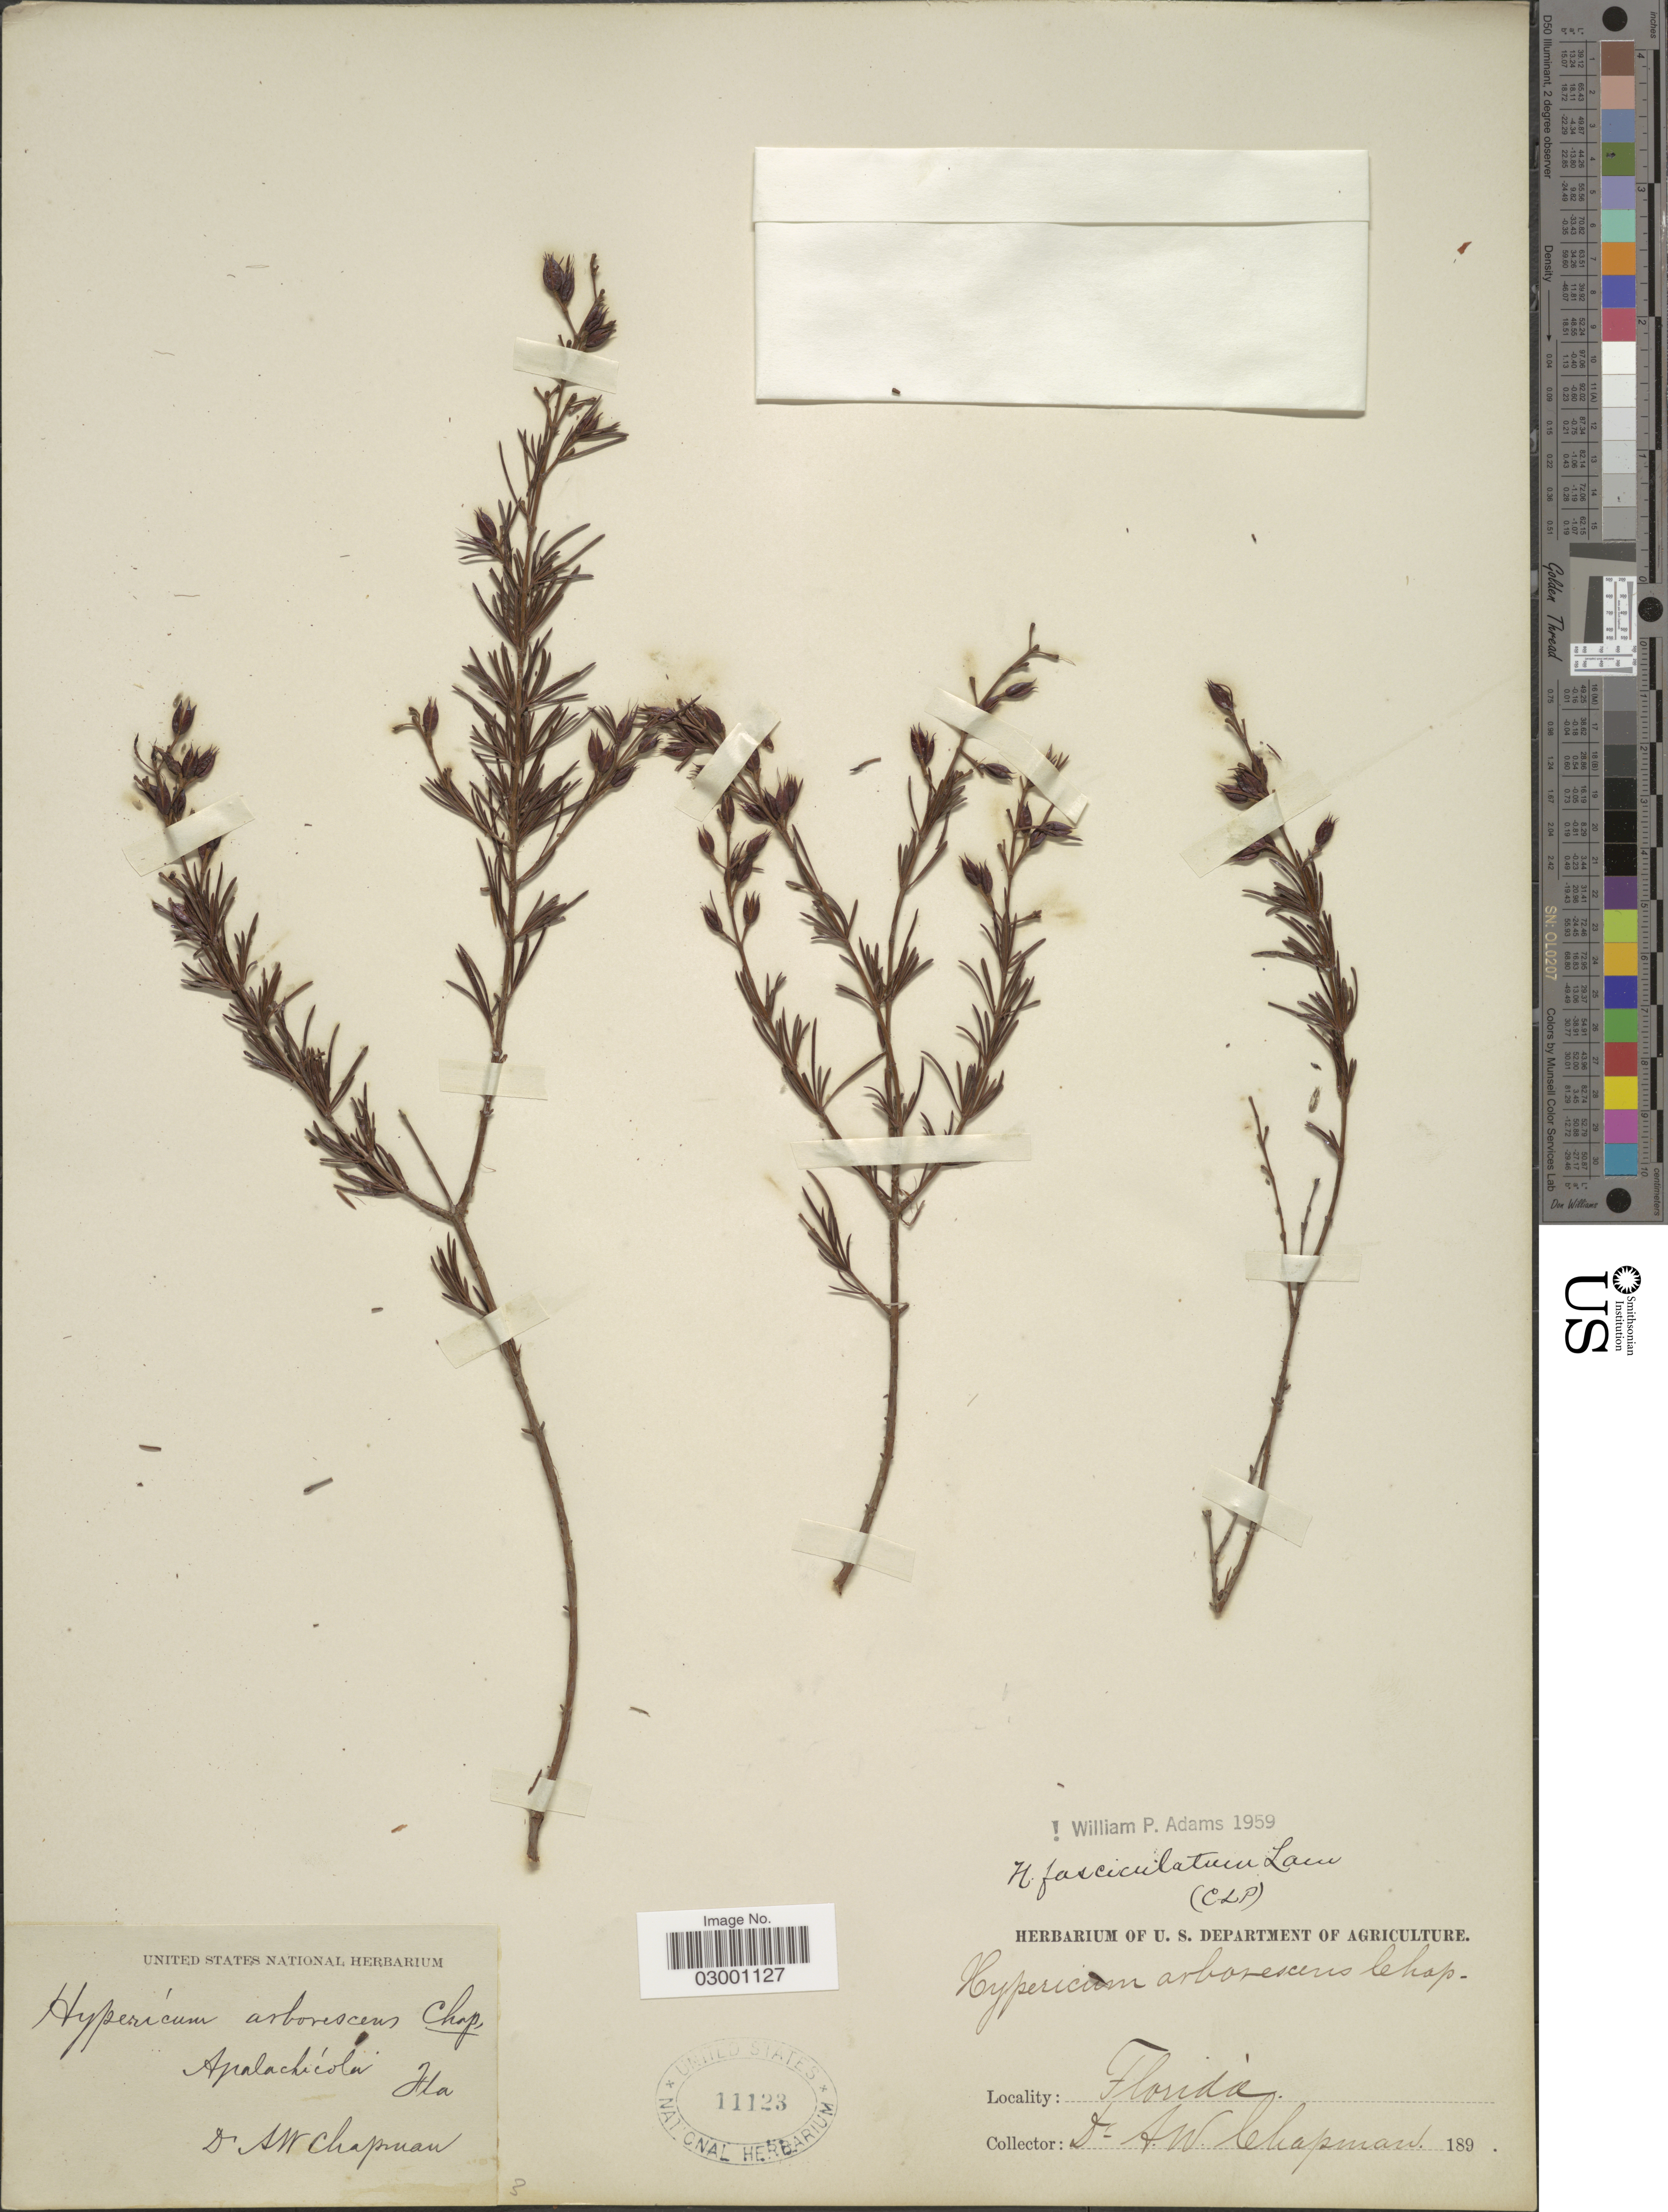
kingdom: Plantae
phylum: Tracheophyta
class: Magnoliopsida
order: Malpighiales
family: Hypericaceae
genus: Hypericum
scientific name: Hypericum fasciculatum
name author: Lam.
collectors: A. W. Chapman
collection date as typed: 189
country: United States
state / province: Florida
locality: Apalachicola, Fla.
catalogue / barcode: US 11123